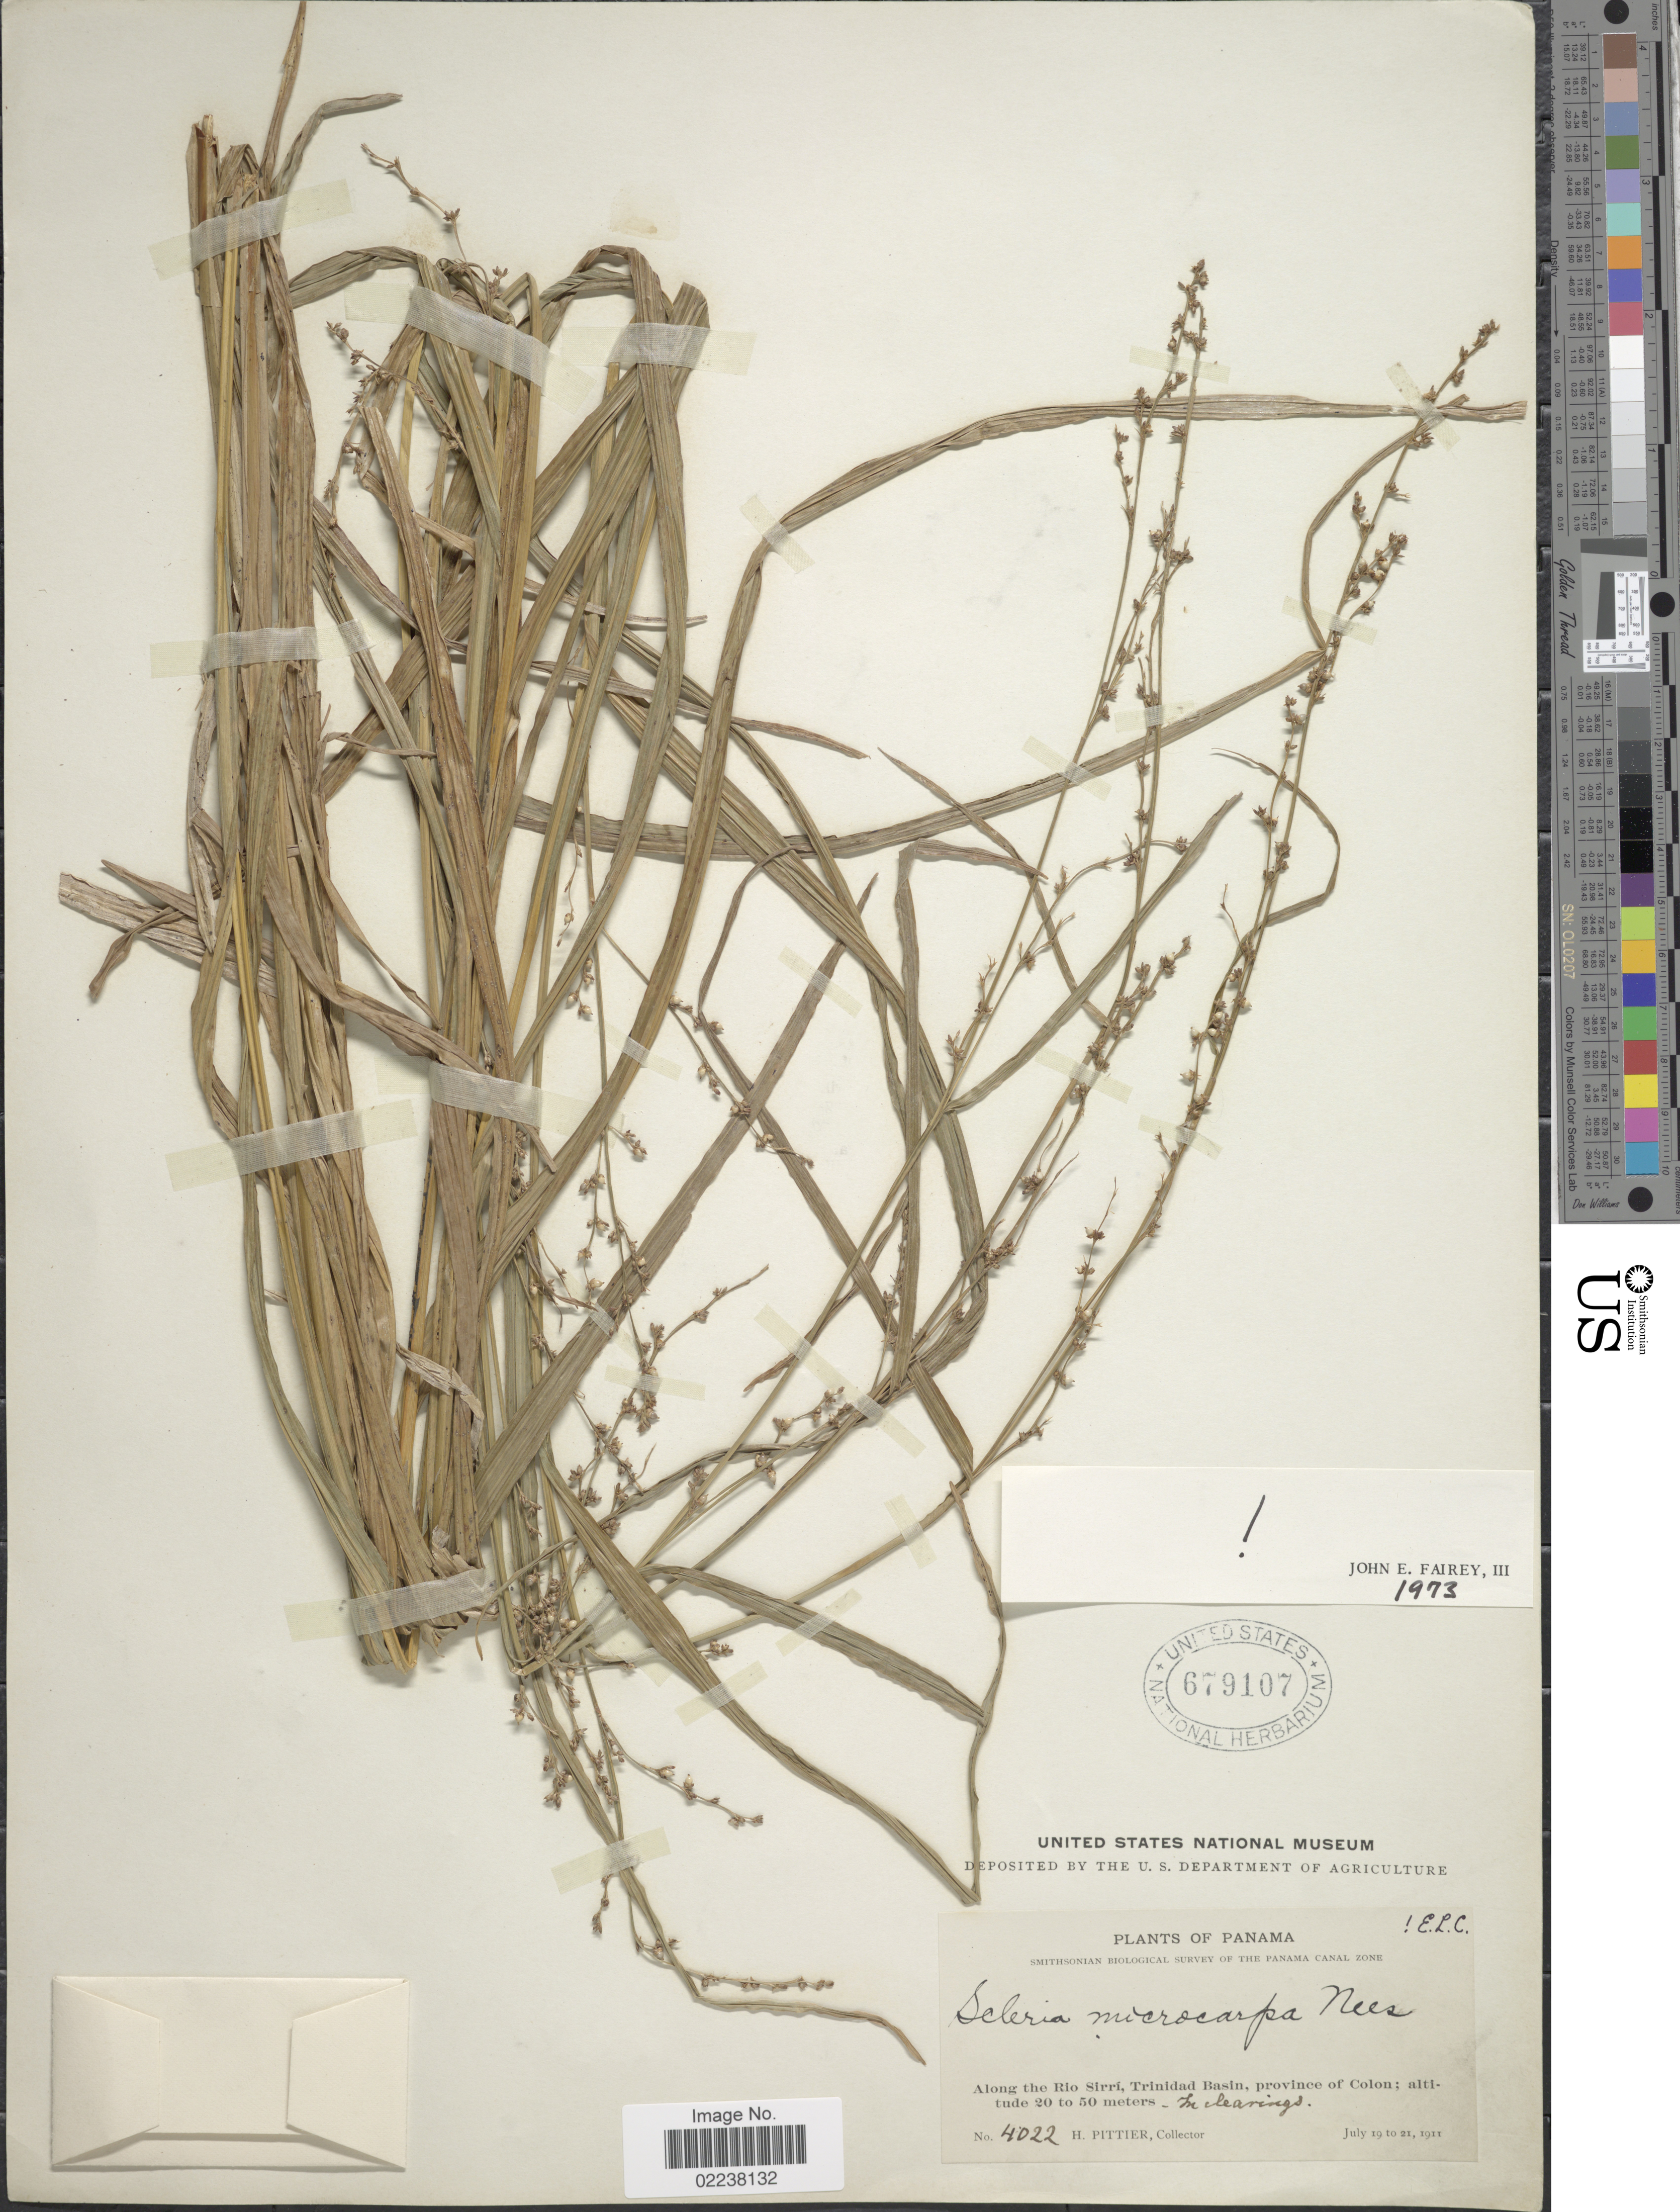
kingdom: Plantae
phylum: Tracheophyta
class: Liliopsida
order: Poales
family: Cyperaceae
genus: Scleria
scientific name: Scleria microcarpa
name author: Nees ex Kunth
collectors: H. F. Pittier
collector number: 4022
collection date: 1911-07-19/1911-07-21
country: Panama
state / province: Colón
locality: Along the Rio Sirri, Trinidad Basin, province of Colon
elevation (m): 20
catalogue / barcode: US 679107